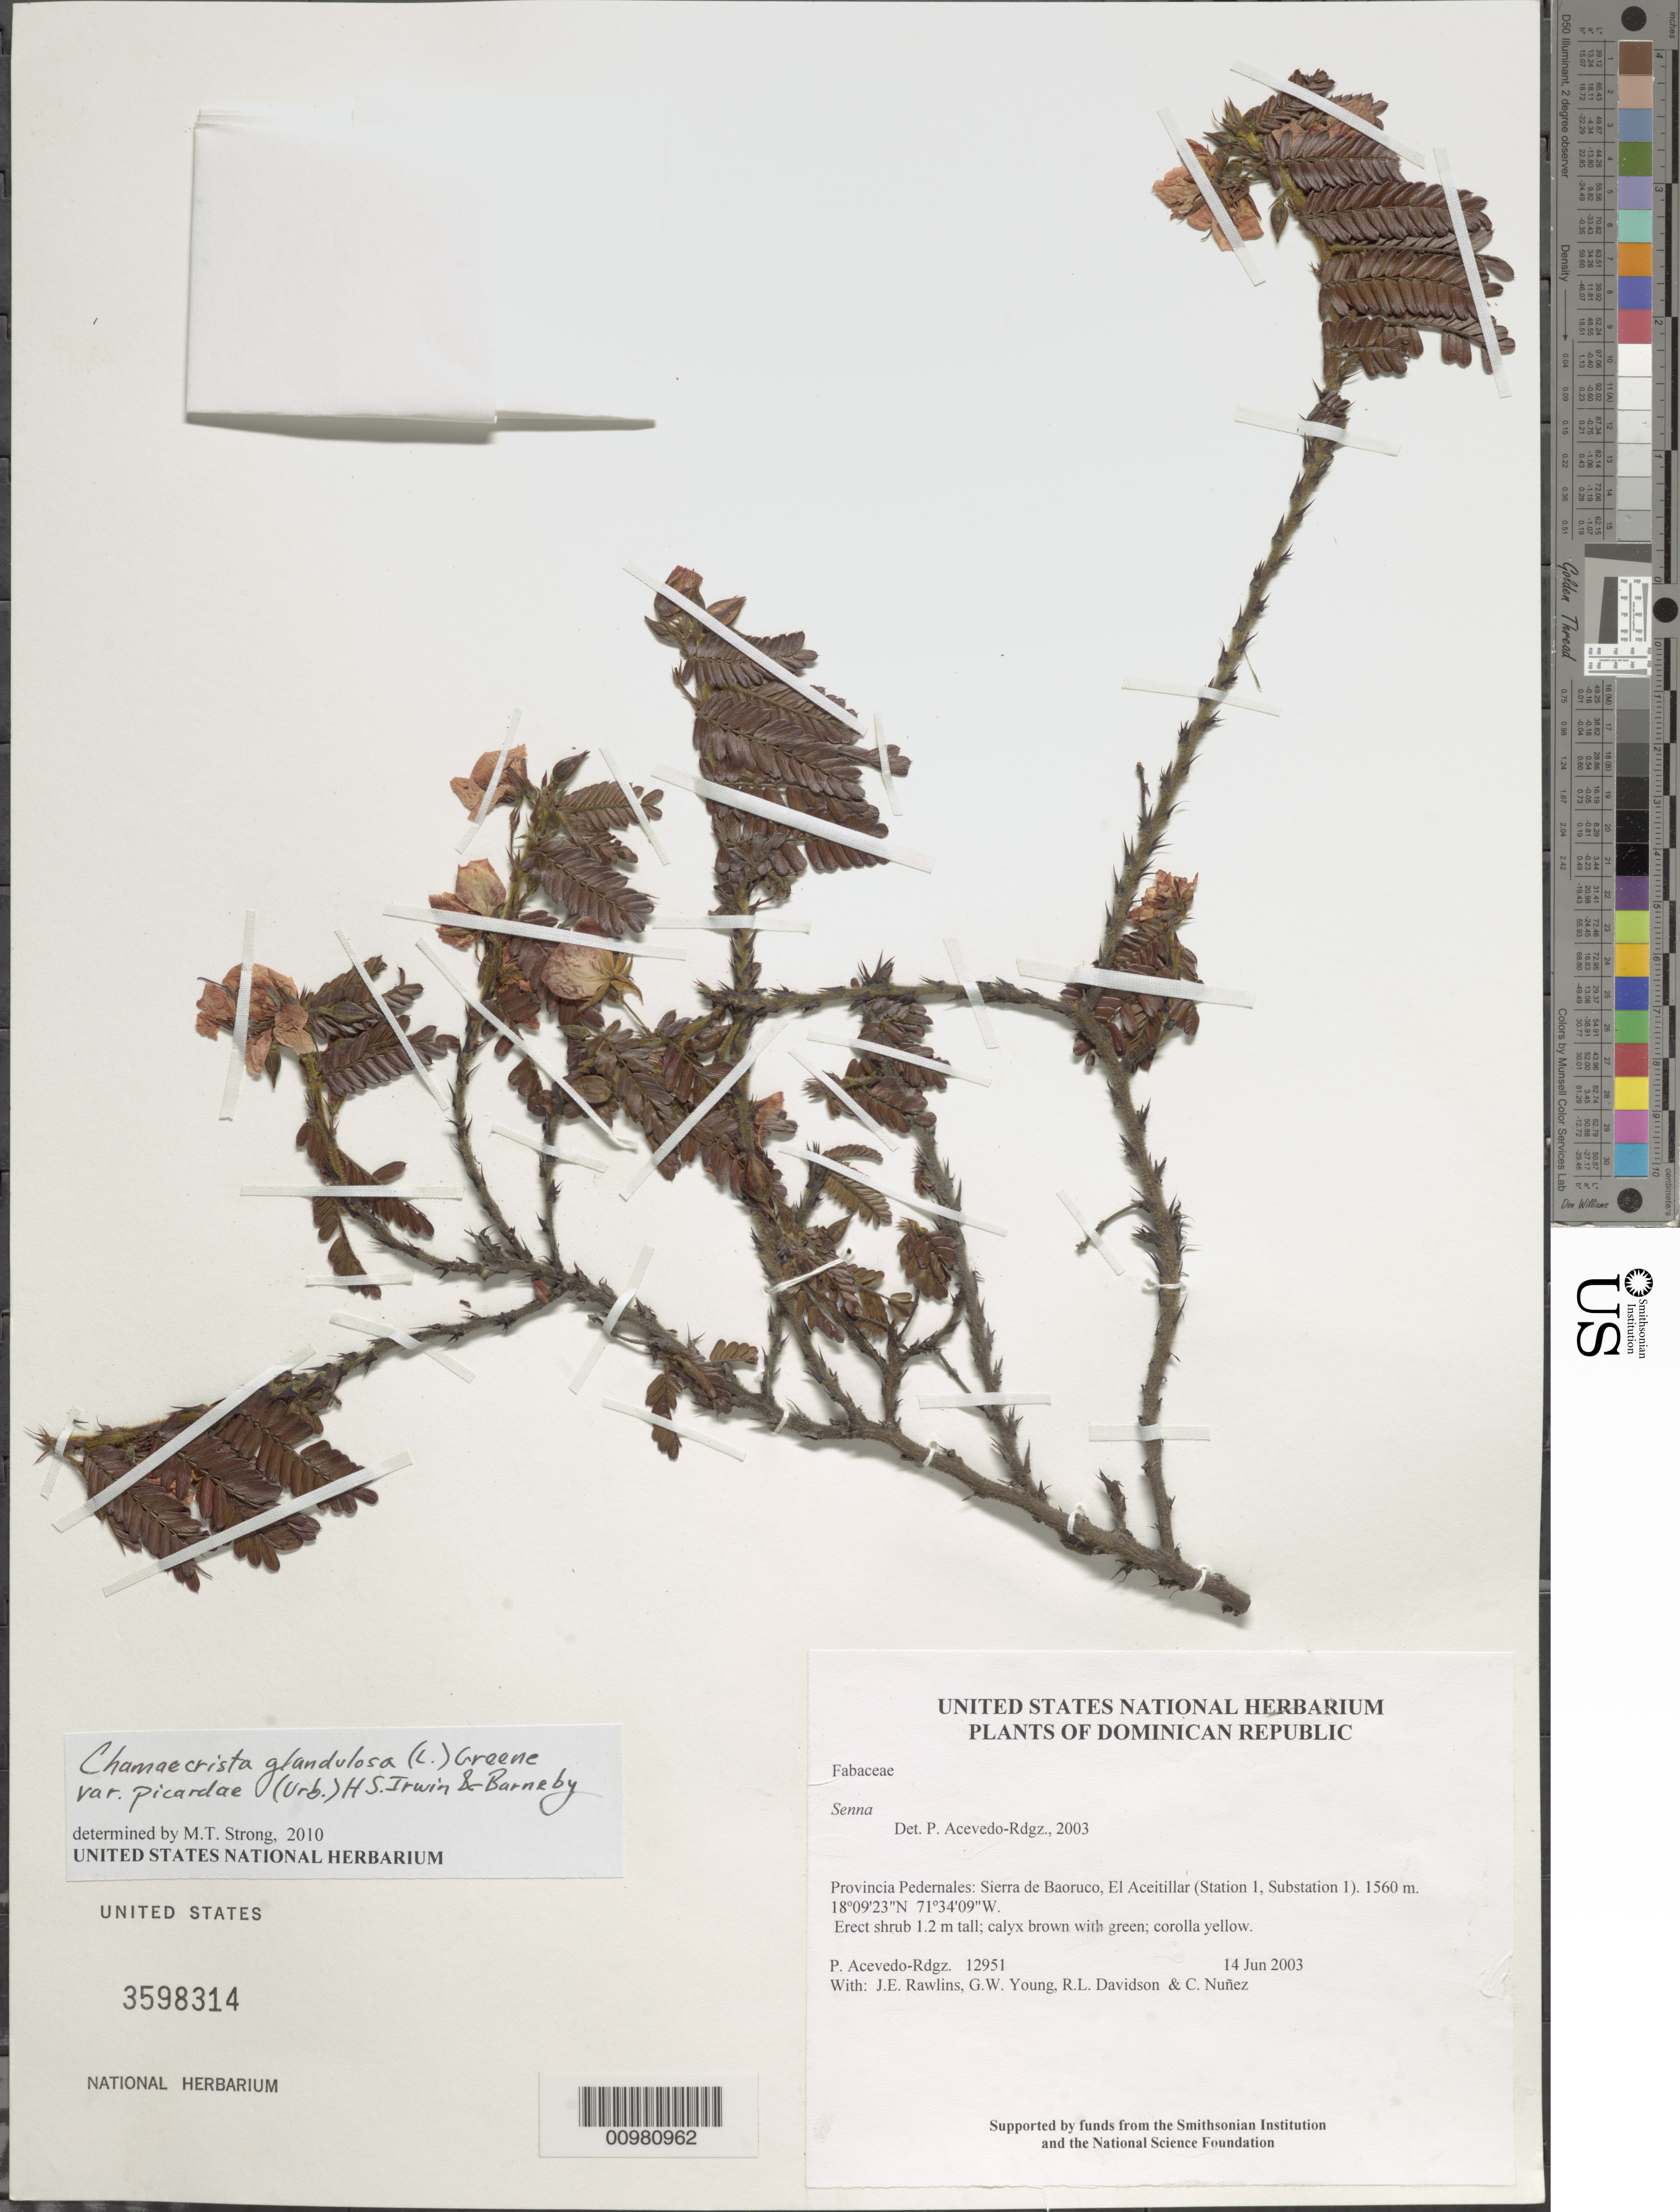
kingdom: Plantae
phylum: Tracheophyta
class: Magnoliopsida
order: Fabales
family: Fabaceae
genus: Chamaecrista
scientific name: Chamaecrista glandulosa var. picardae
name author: (Urb.) H.S. Irwin & Barneby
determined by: Strong, M. T., (US), Smithsonian Institution - National Museum of Natural History (UNITED STATES)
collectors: P. Acevedo-Rodr., J. Rawlins, G. Young, R. Davidson & C. Nunez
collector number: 12951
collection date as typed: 14 Jun 2003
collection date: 2003-06-14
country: Dominican Republic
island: Hispaniola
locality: Provincia Pedernales: Sierra de Baoruco, El Aceitillar (Station 1, Substation 1).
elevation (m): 1560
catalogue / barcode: US 3598314